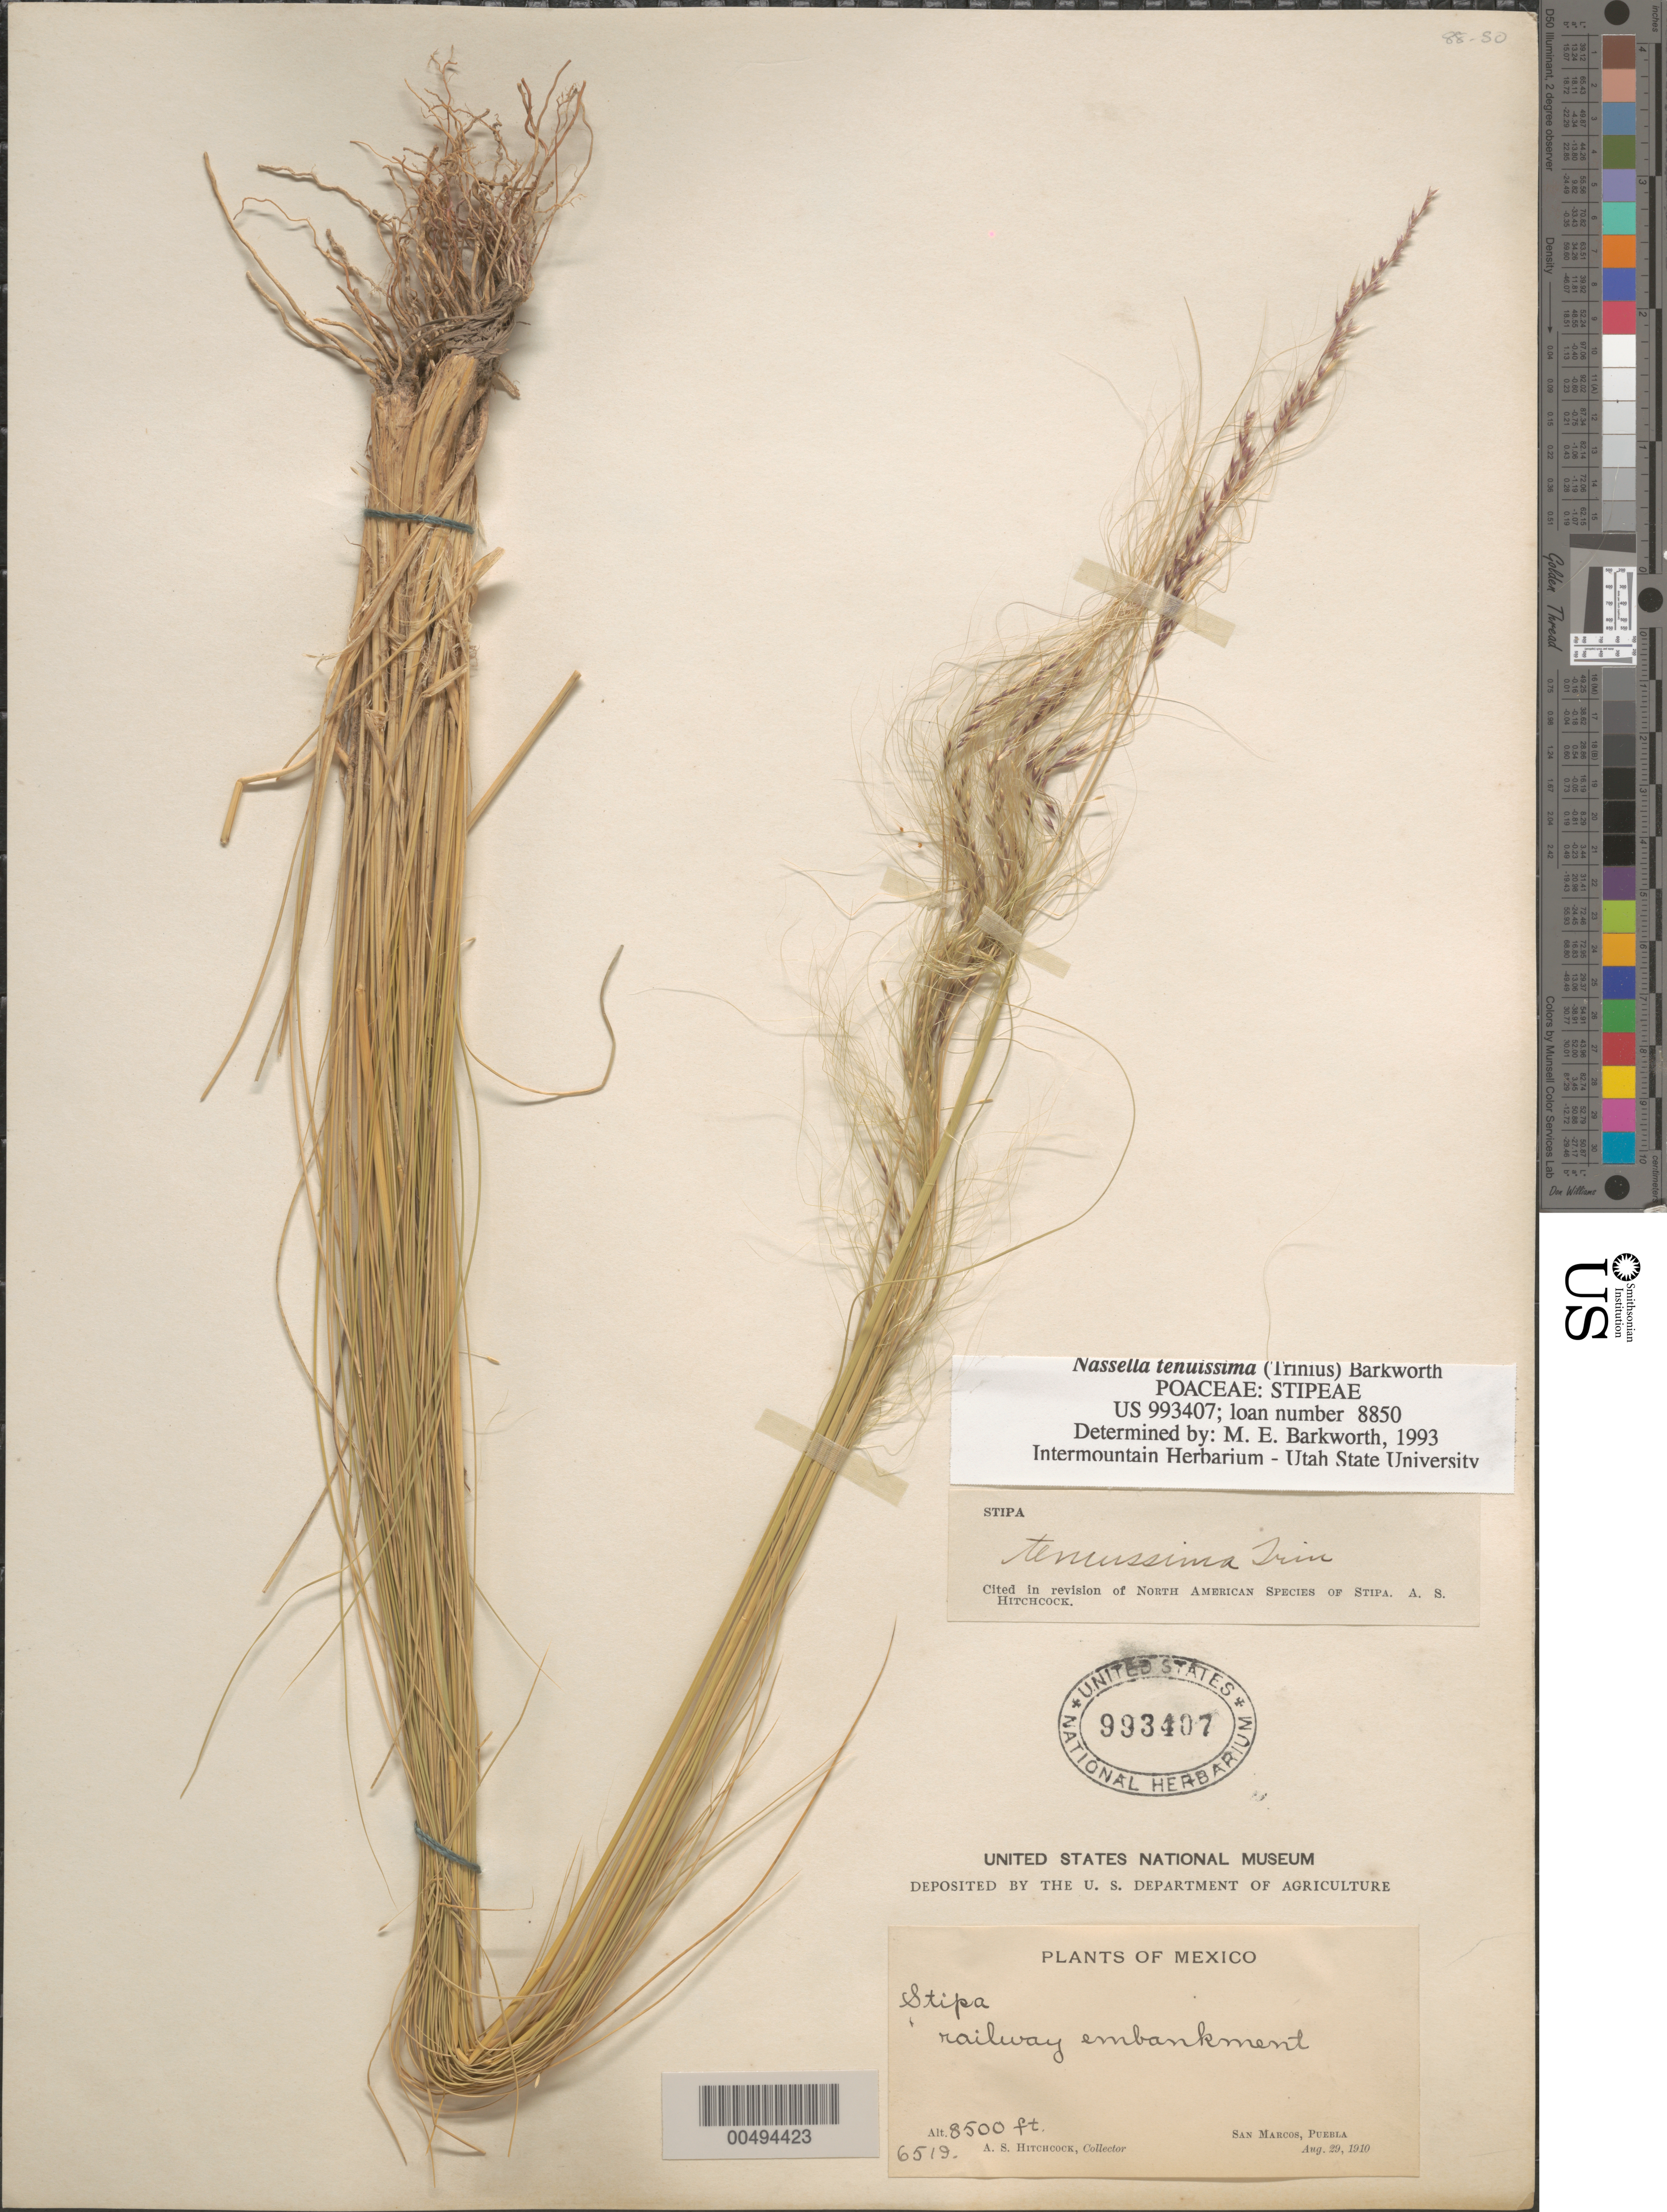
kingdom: Plantae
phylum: Tracheophyta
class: Liliopsida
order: Poales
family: Poaceae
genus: Nassella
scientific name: Nassella tenuissima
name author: (Trin.) Barkworth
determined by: Barkworth, M. E.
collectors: A. S. Hitchcock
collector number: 6519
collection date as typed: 29 Aug 1910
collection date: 1910-08-29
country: Mexico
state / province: Puebla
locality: San Marcos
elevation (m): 2591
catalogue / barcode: US 993407